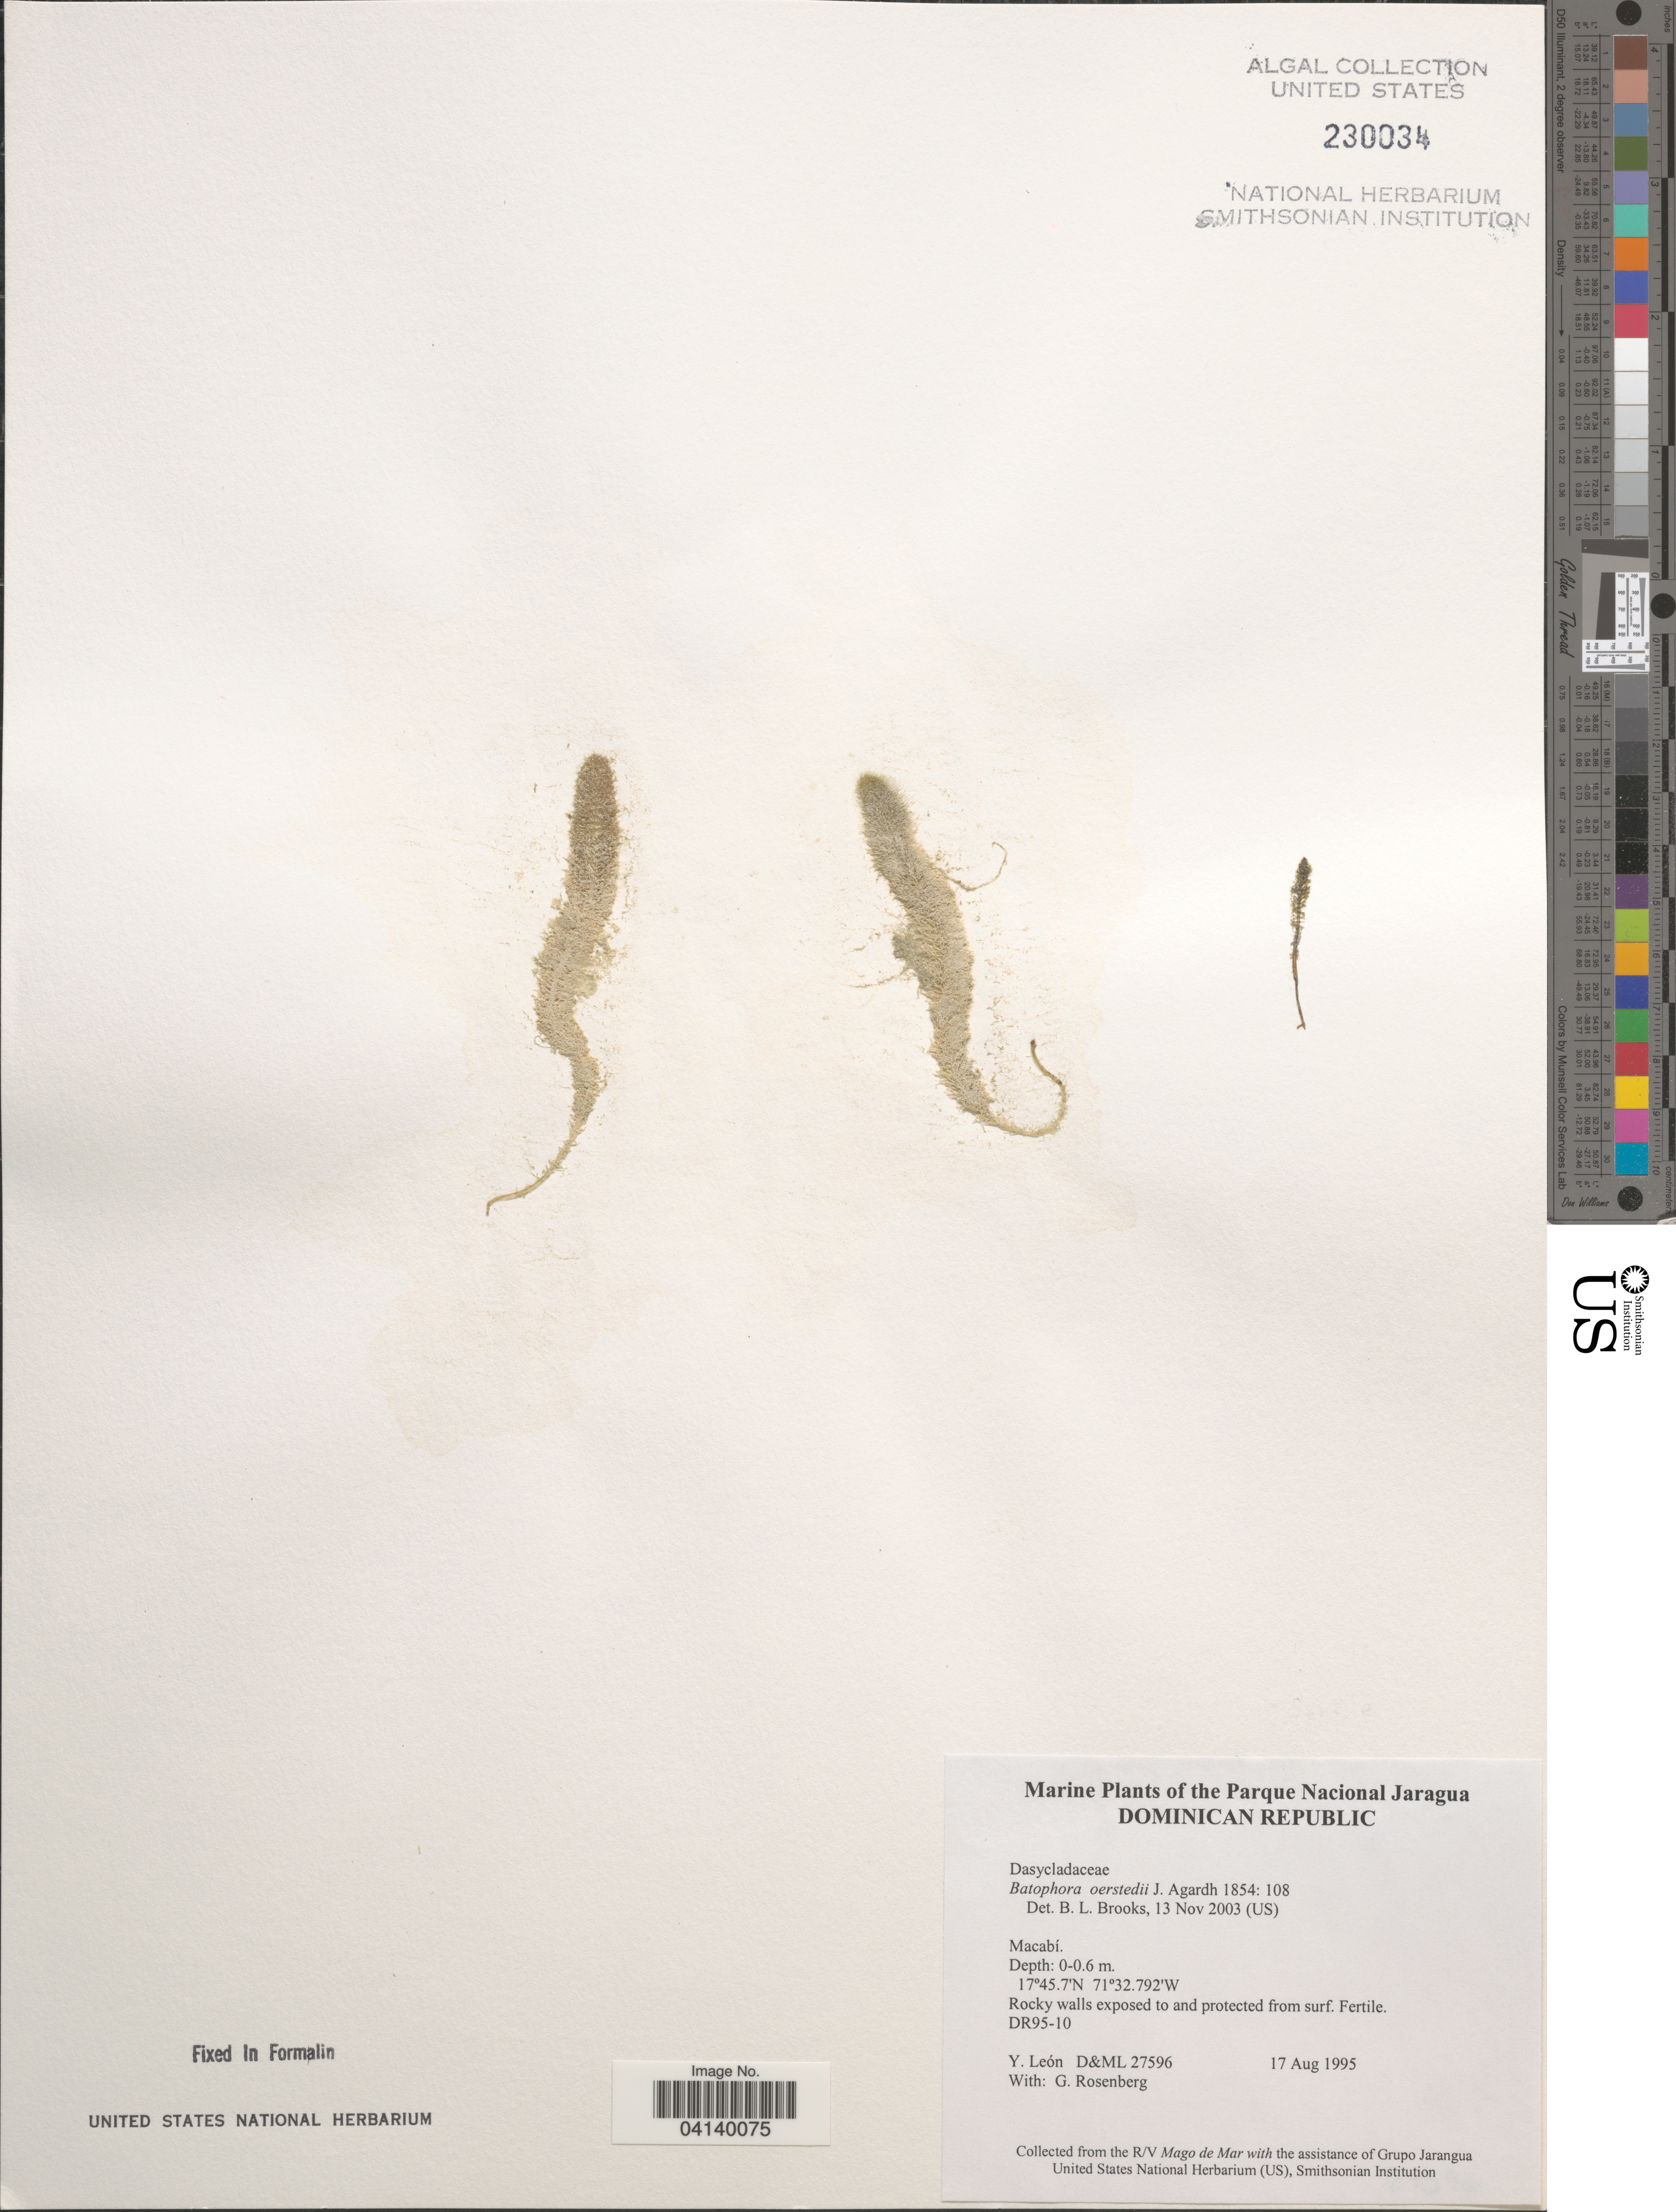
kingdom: Plantae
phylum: Chlorophyta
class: Ulvophyceae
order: Dasycladales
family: Dasycladaceae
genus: Batophora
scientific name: Batophora oerstedii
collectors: Y. León & G. Rosenberg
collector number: D&ML27596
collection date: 1995-08-17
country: Dominican Republic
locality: Parque Nacional Jaragua. Macabí.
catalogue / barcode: US 230034